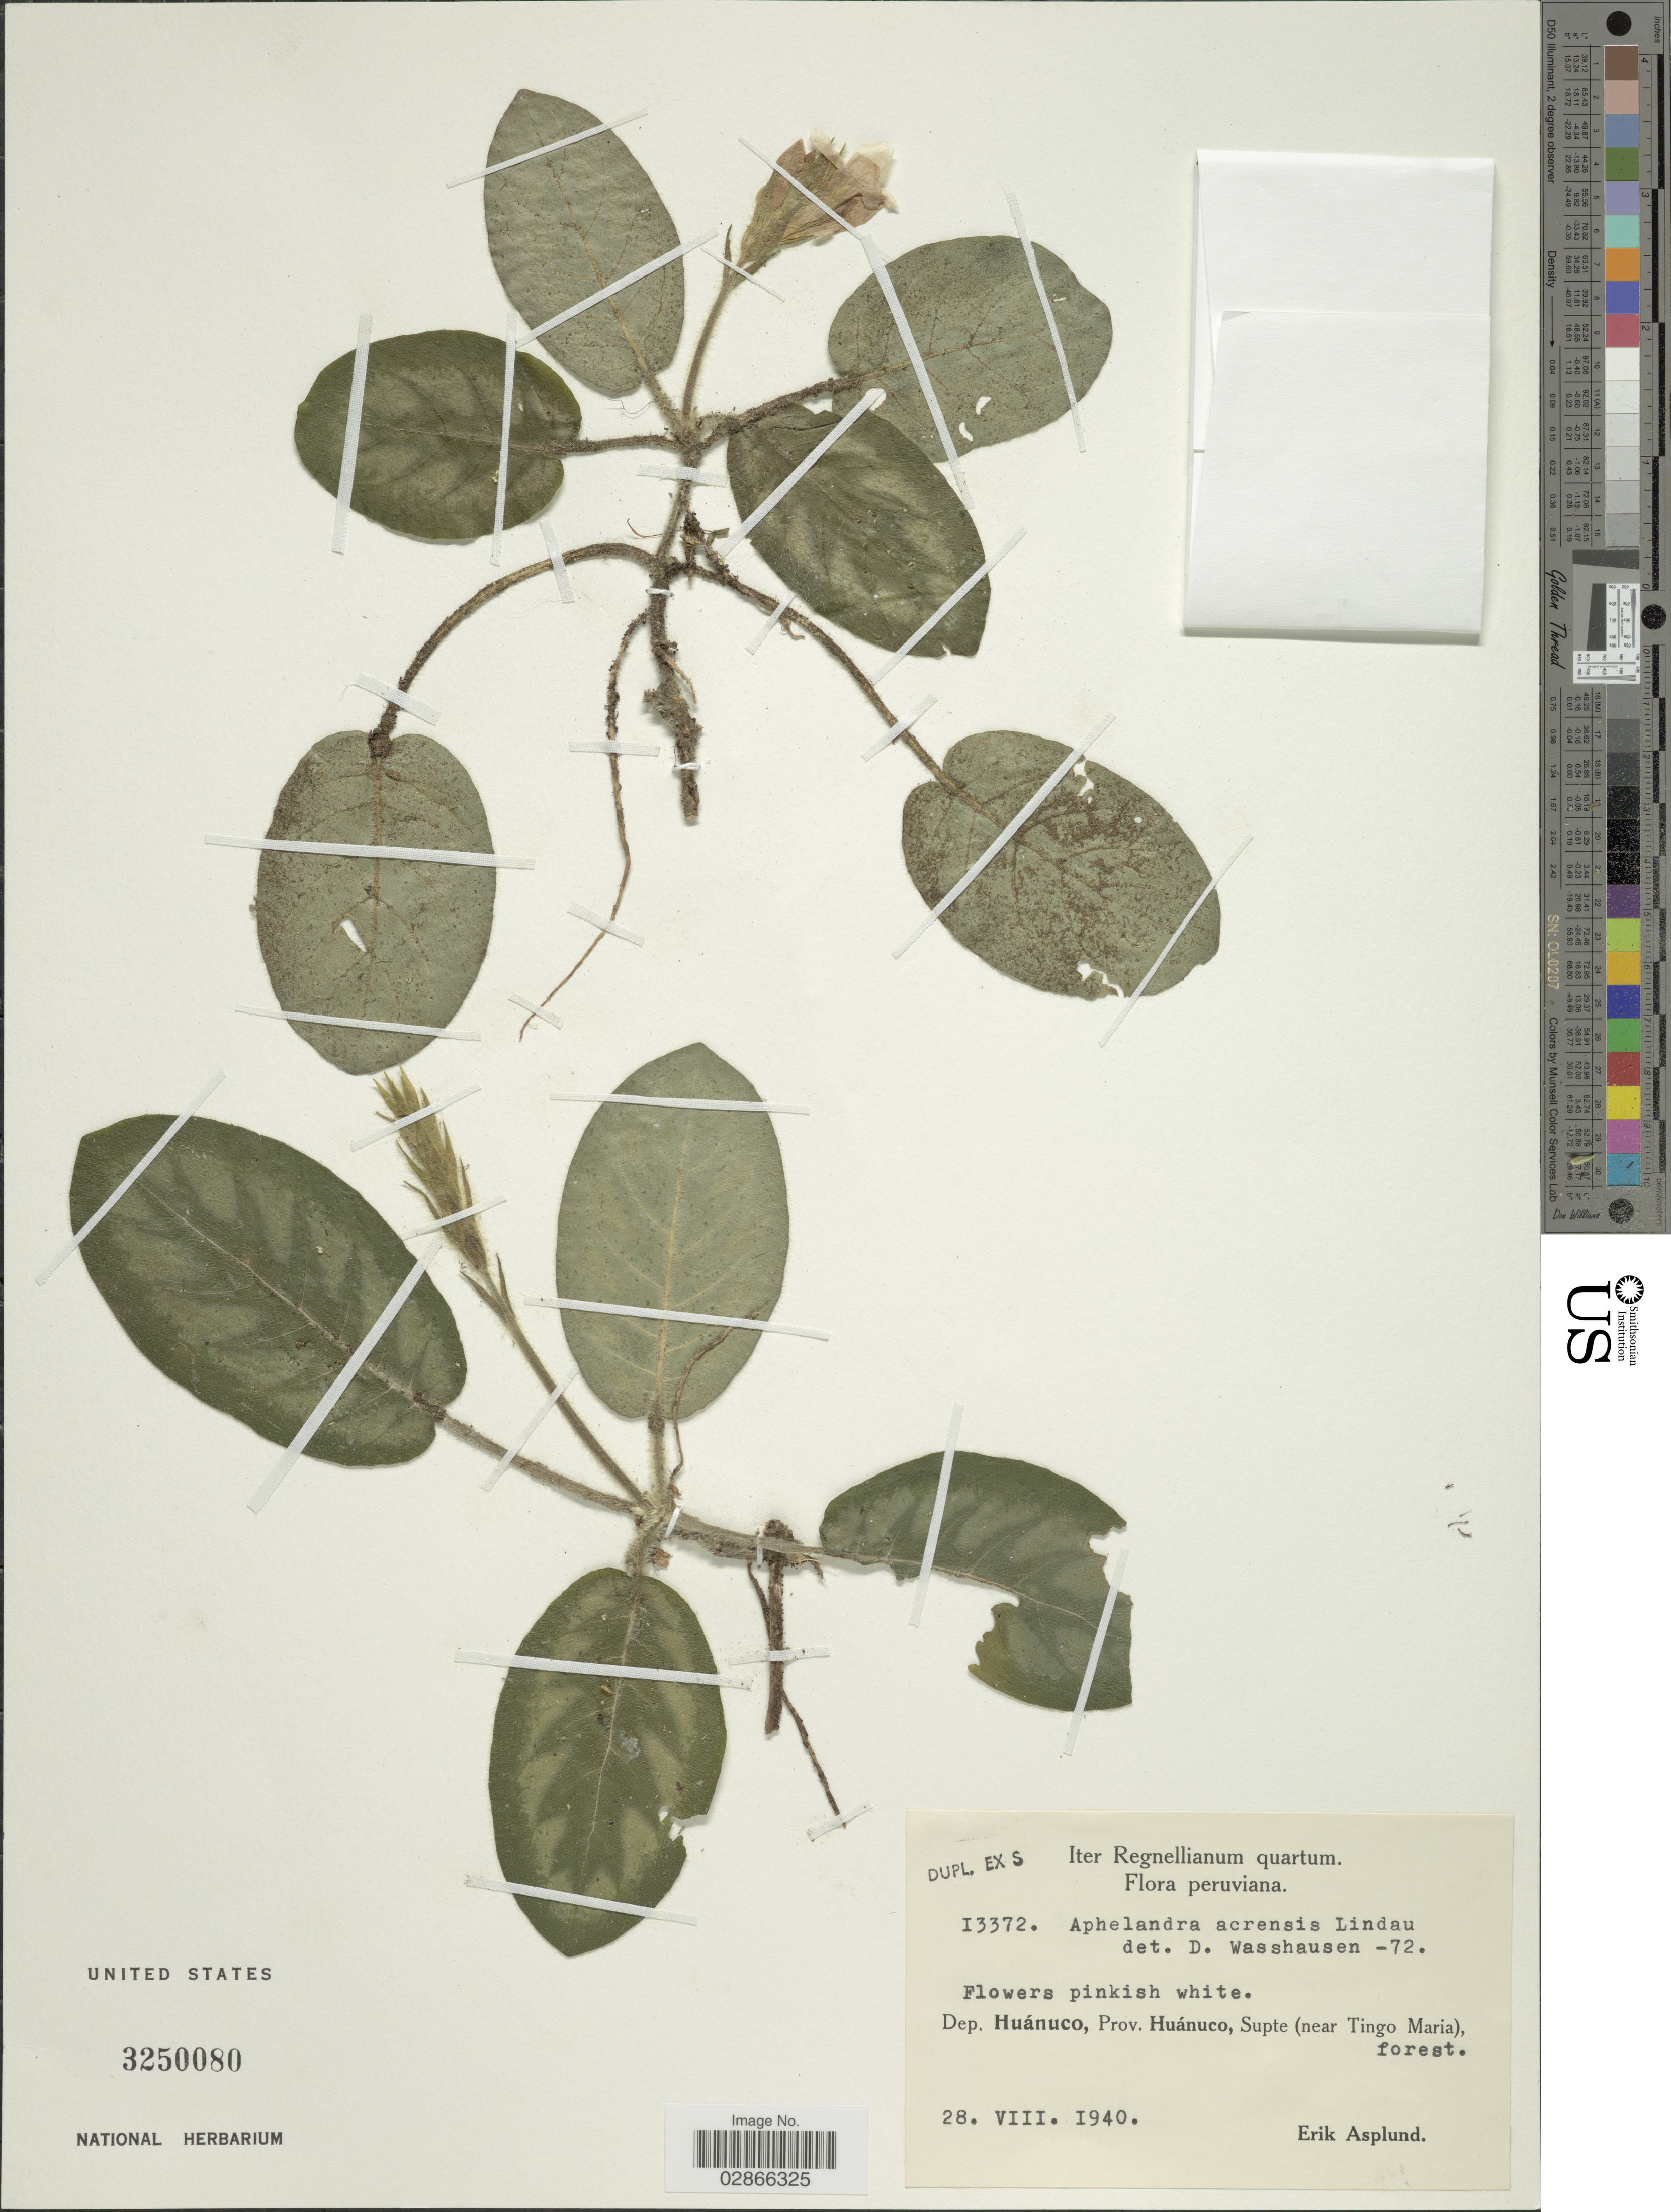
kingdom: Plantae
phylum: Tracheophyta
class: Magnoliopsida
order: Lamiales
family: Acanthaceae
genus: Aphelandra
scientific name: Aphelandra acrensis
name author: Lindau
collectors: E. Asplund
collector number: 13372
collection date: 1940-08-28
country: Peru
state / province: Huánuco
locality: Dep. Huánuco, Prov. Huánuco, Supte (near Tingo Maria).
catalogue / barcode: US 3250080